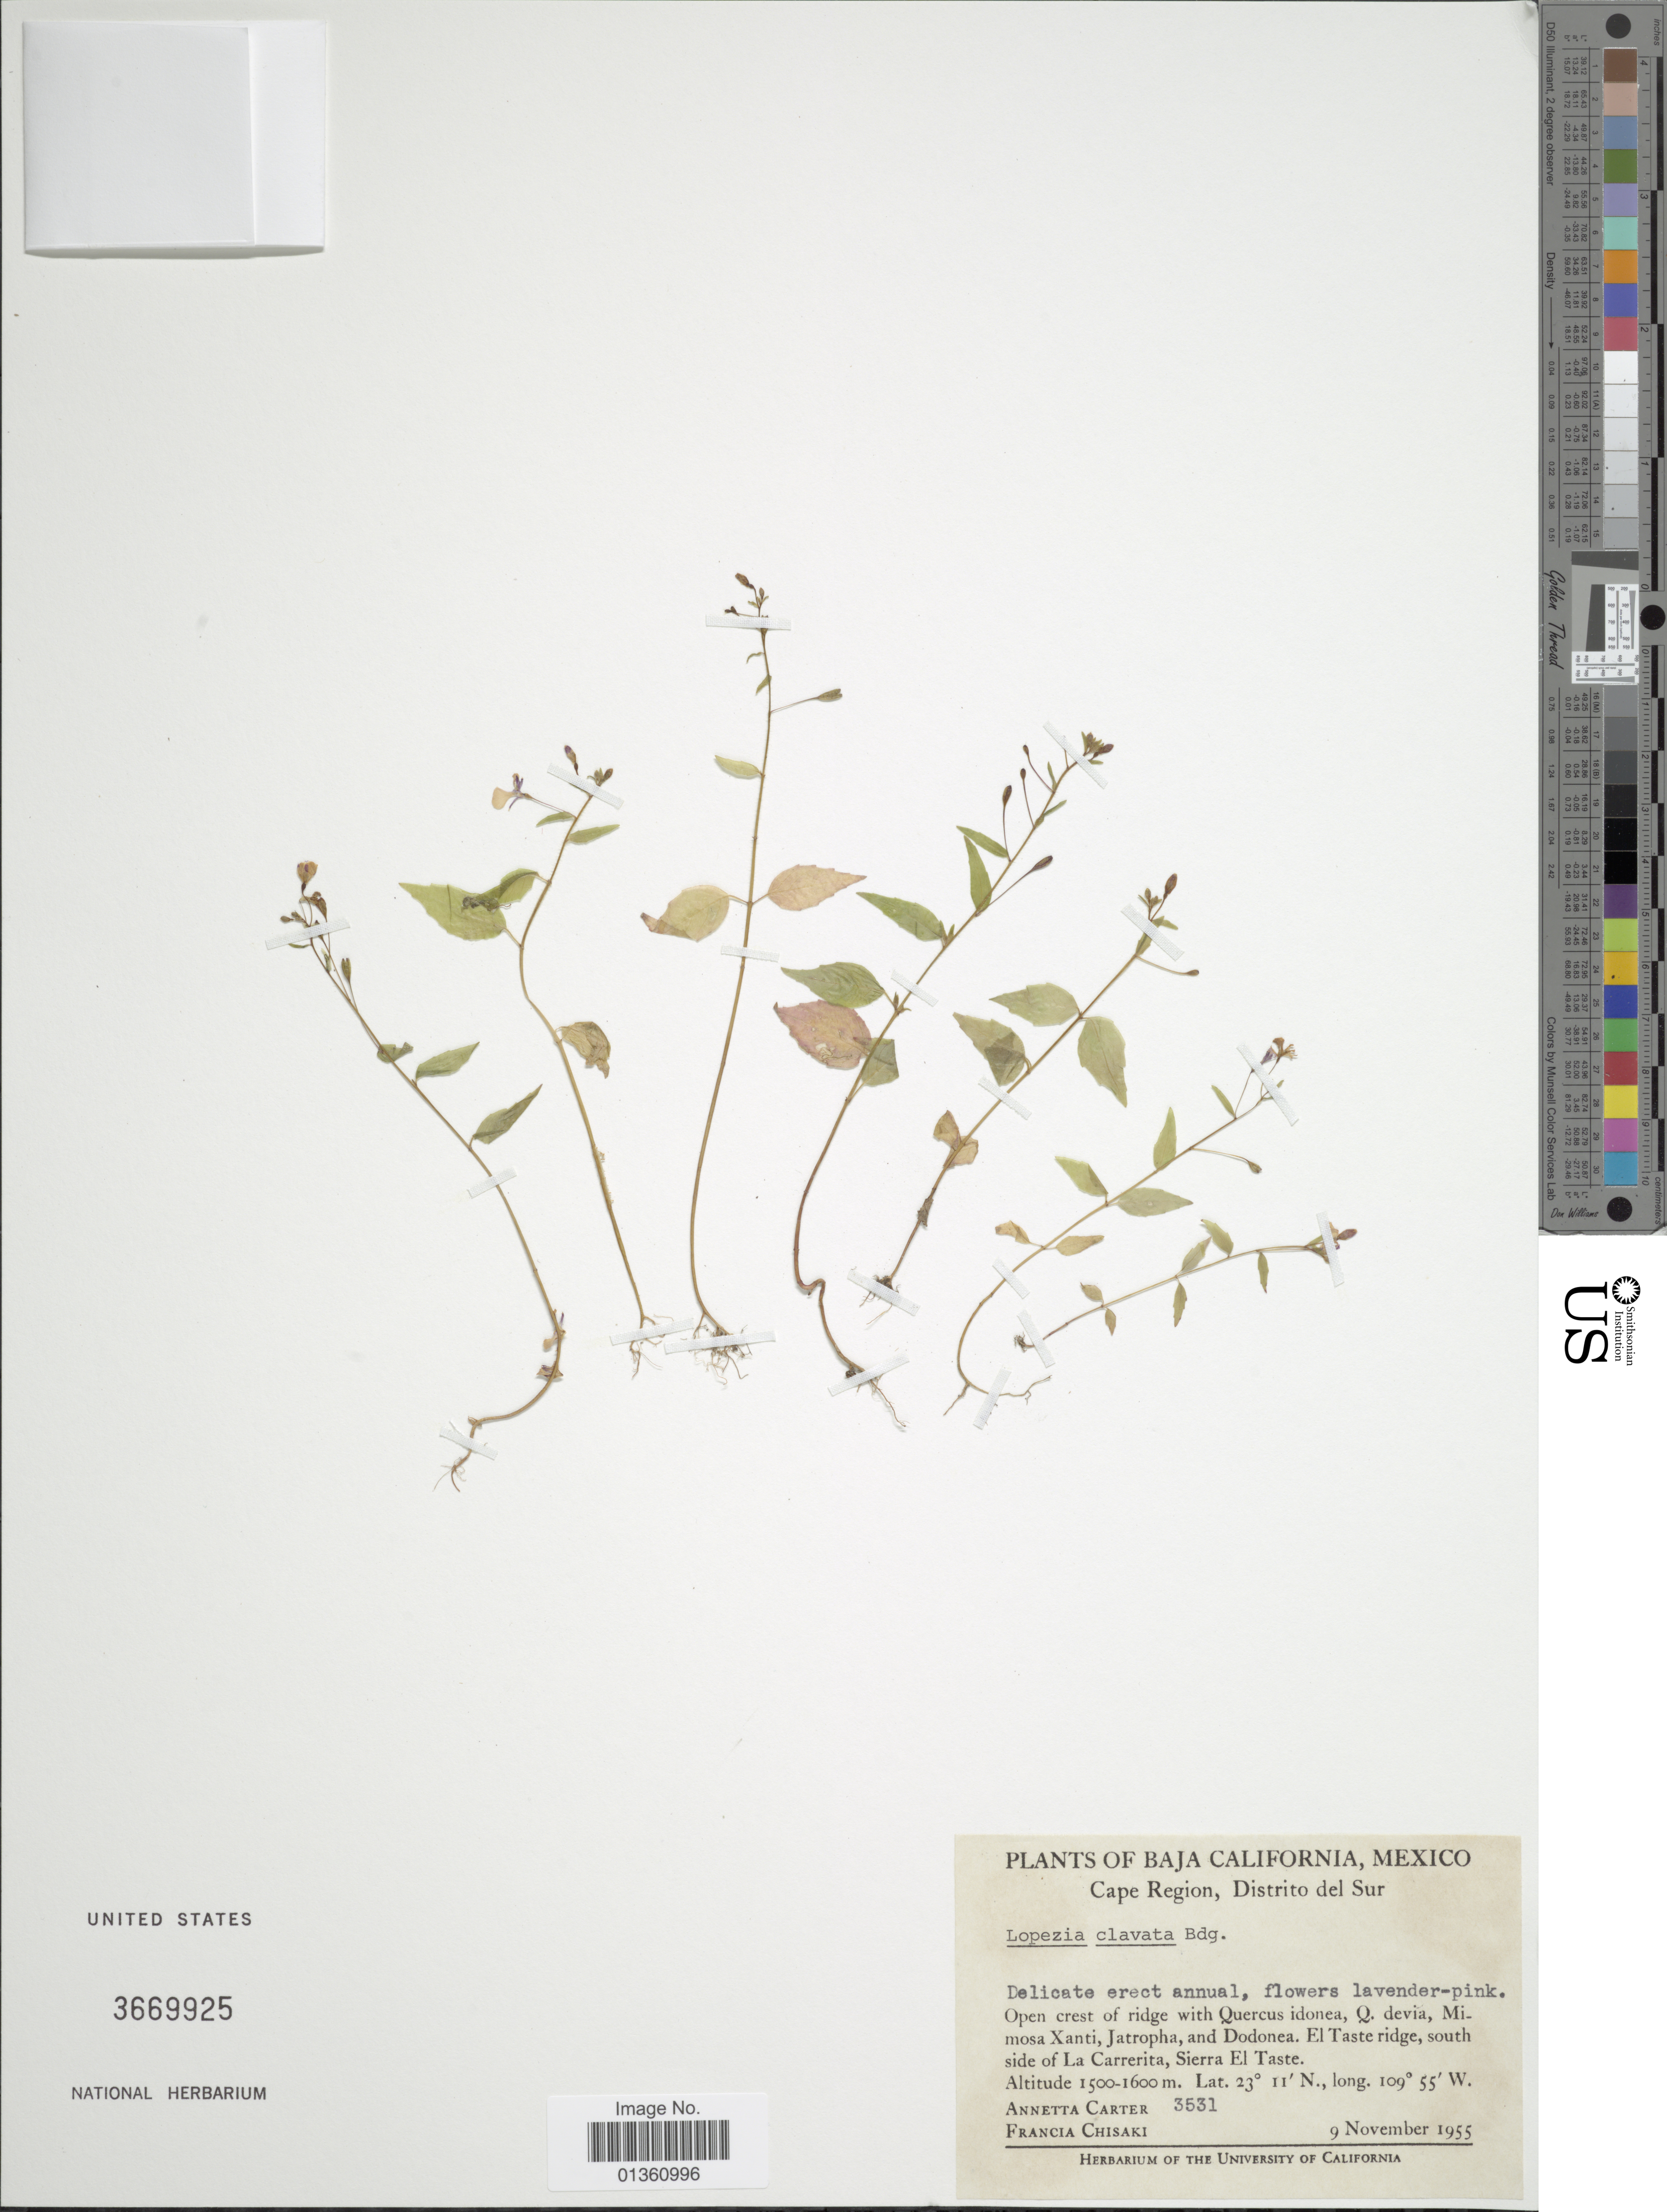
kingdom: Plantae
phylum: Tracheophyta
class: Magnoliopsida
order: Myrtales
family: Onagraceae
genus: Lopezia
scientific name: Lopezia clavata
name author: Brandegee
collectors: A. Carter & F. Chisaki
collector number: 3531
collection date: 1955-11-09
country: Mexico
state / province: Baja California Sur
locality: Cape Region, Distrito del Sur. El Taste ridge, south side of La Carrerita, Sierra El Taste.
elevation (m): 1500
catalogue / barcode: US 3669925